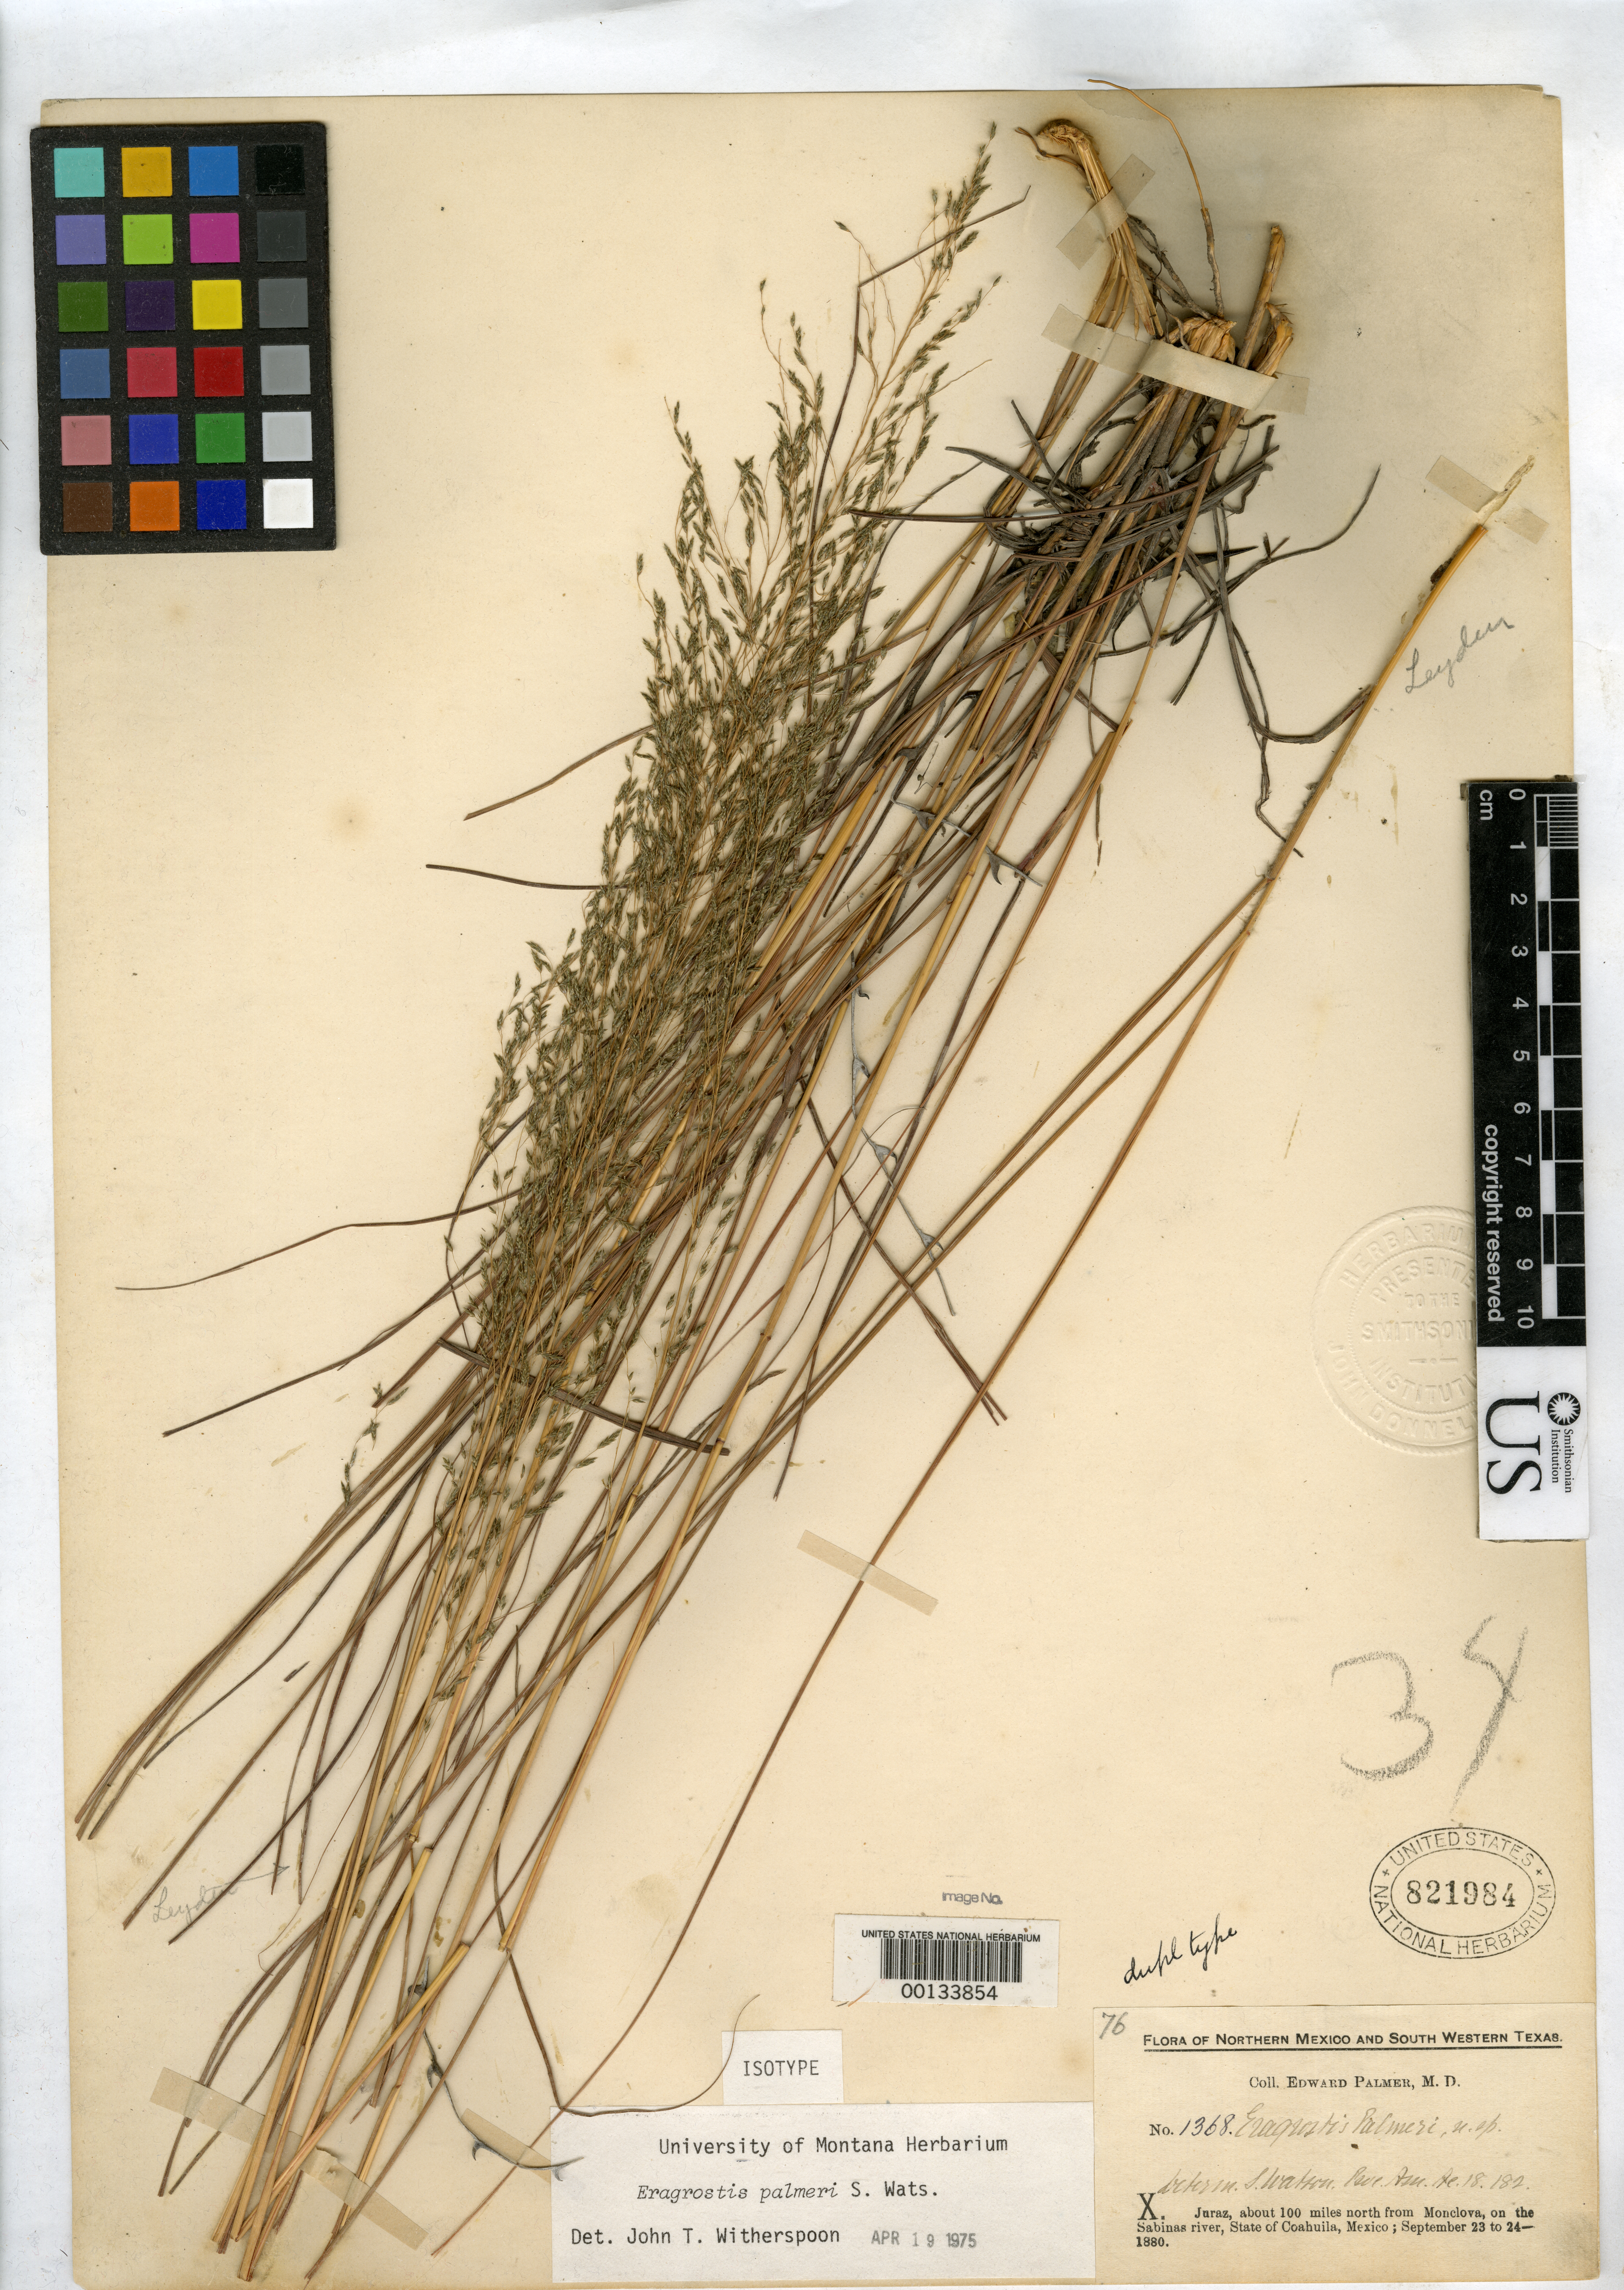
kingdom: Plantae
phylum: Tracheophyta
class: Liliopsida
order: Poales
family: Poaceae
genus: Eragrostis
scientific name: Eragrostis palmeri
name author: S. Watson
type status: Isotype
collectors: E. Palmer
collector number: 1368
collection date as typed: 23 Sep 1880 to 24 Sep 1880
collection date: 1880-09-23/1880-09-24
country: Mexico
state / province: Coahuila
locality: Juraz, ca. 100 mi N from Monclova, on Sabinas River.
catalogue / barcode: US 821984